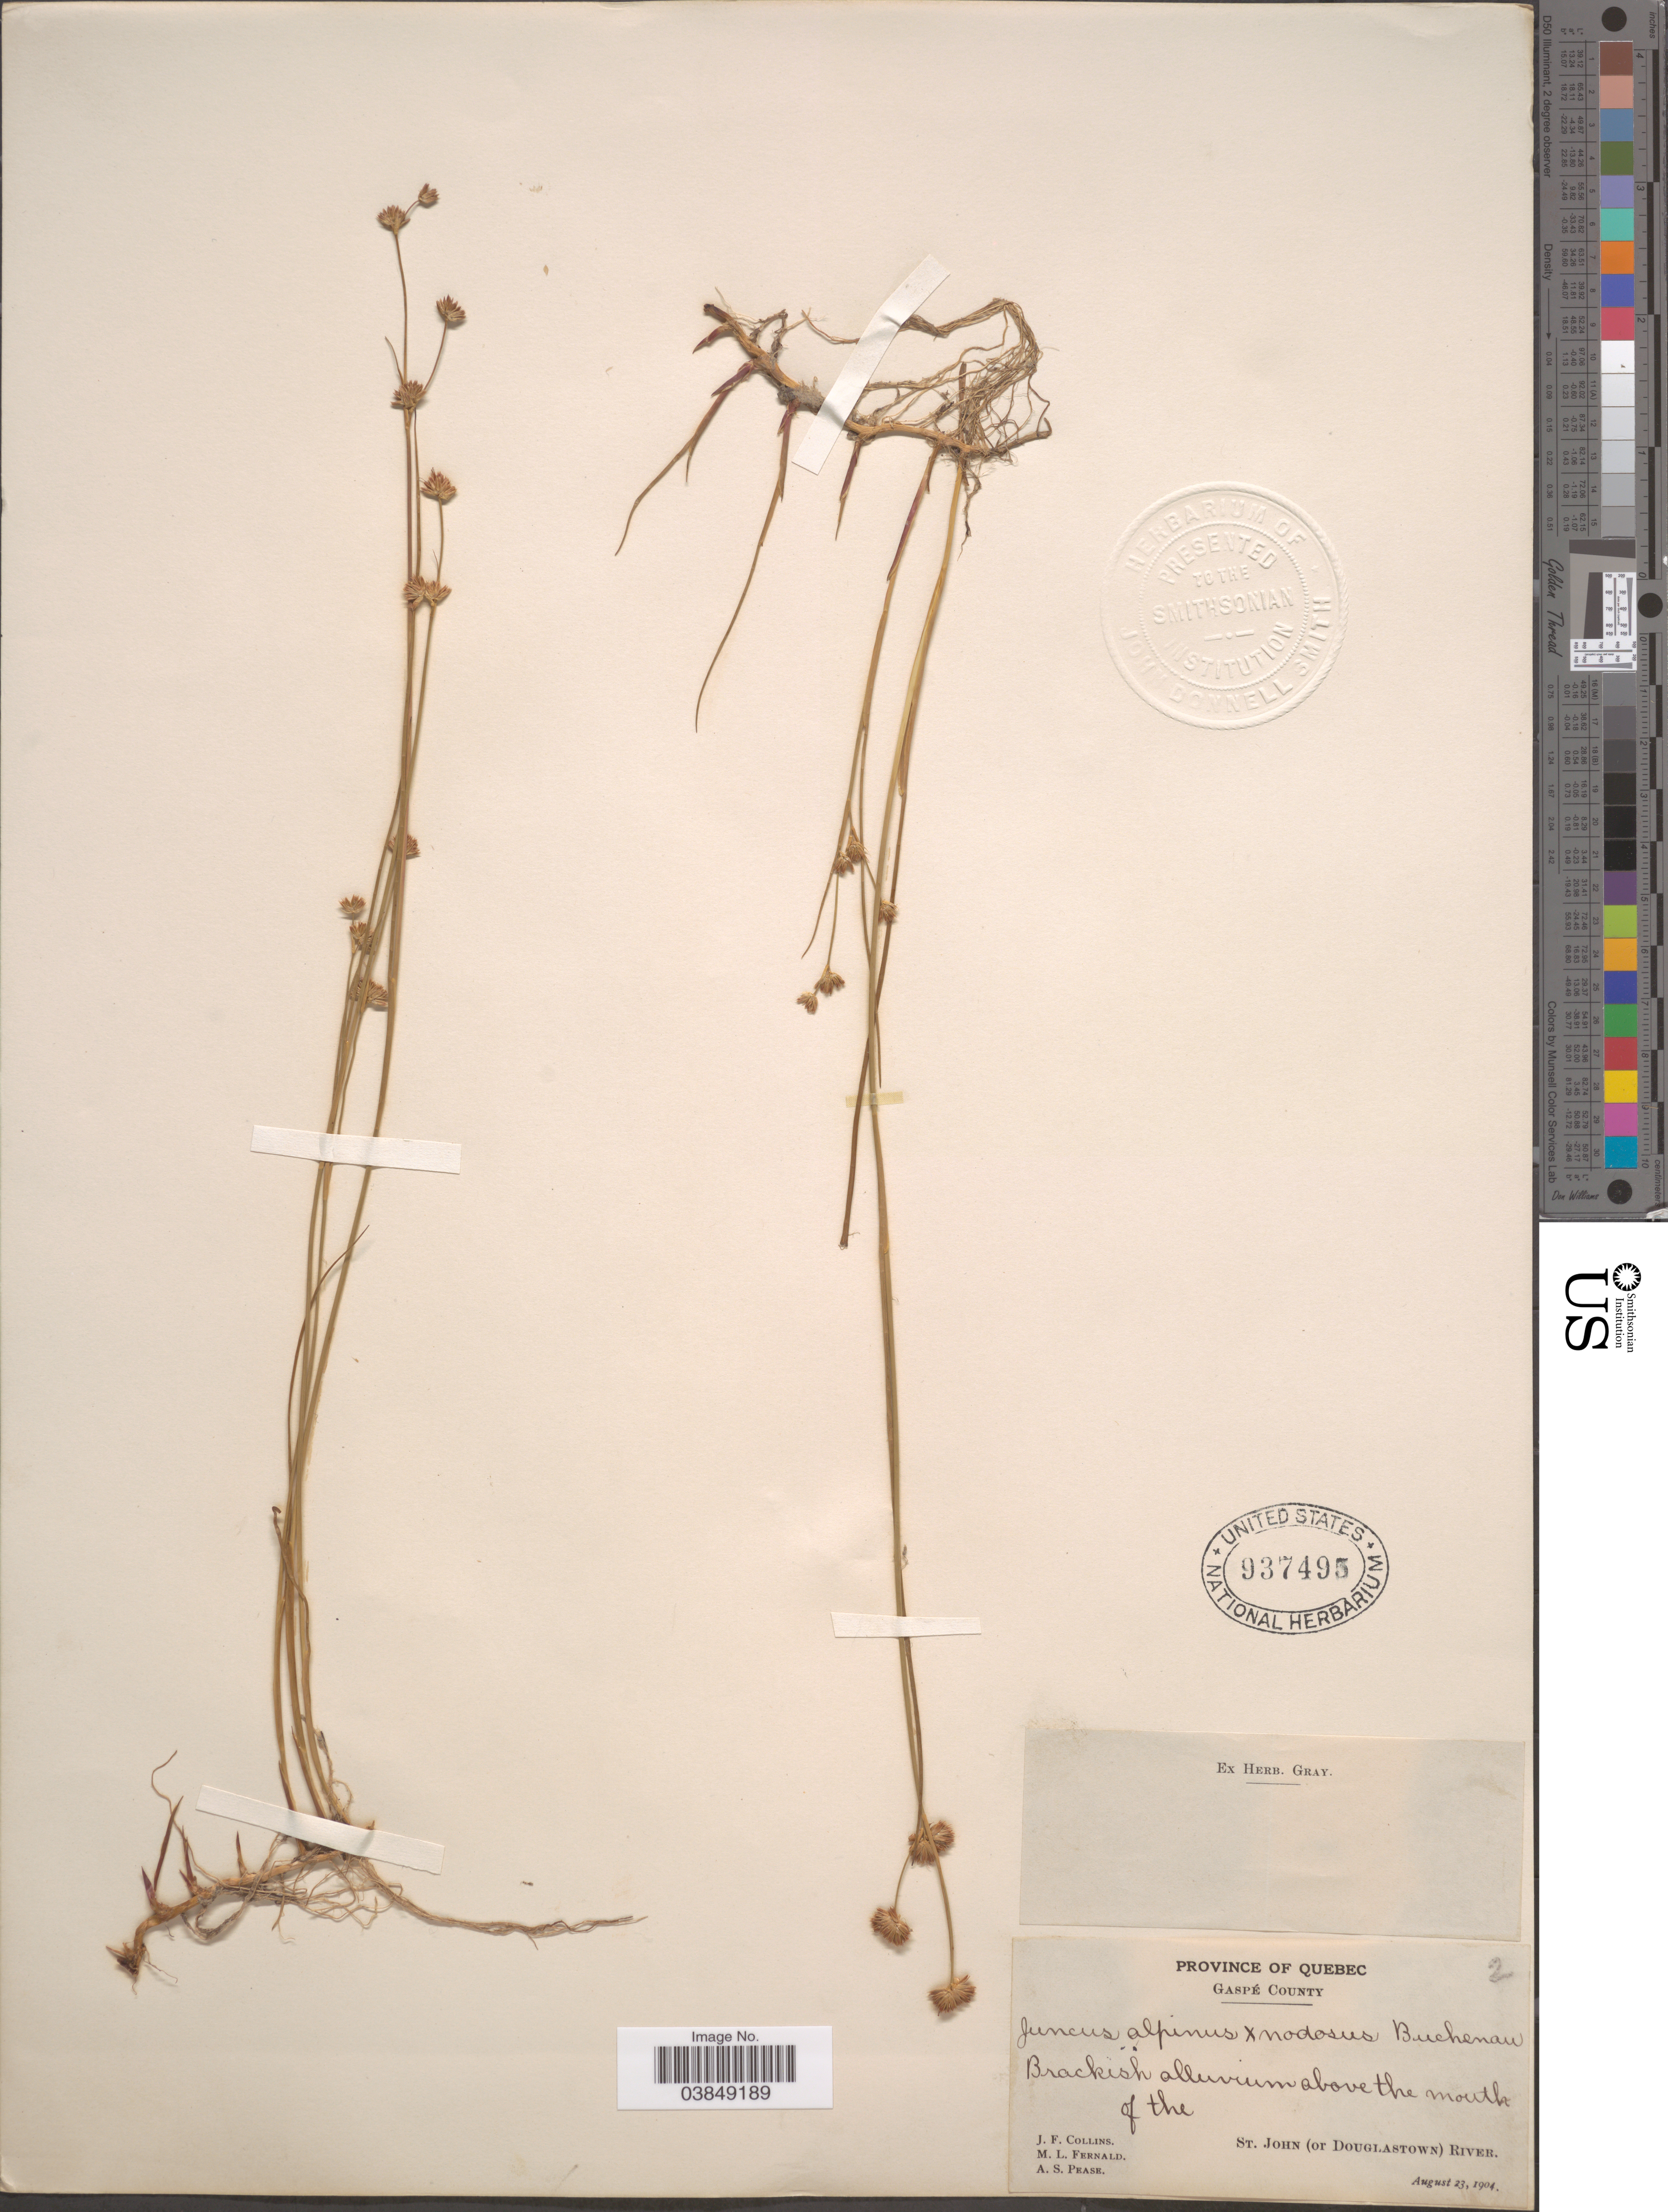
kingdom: Plantae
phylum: Tracheophyta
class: Liliopsida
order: Poales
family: Juncaceae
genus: Juncus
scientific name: Juncus alpinus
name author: Vill.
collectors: J. Collins, M. L. Fernald & A. S. Pease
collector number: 2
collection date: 1904-08-23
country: Canada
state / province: Quebec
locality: Gaspé County. Brackish alluvium above the mouth of the St. John (or Douglastown) River.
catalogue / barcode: US 937495